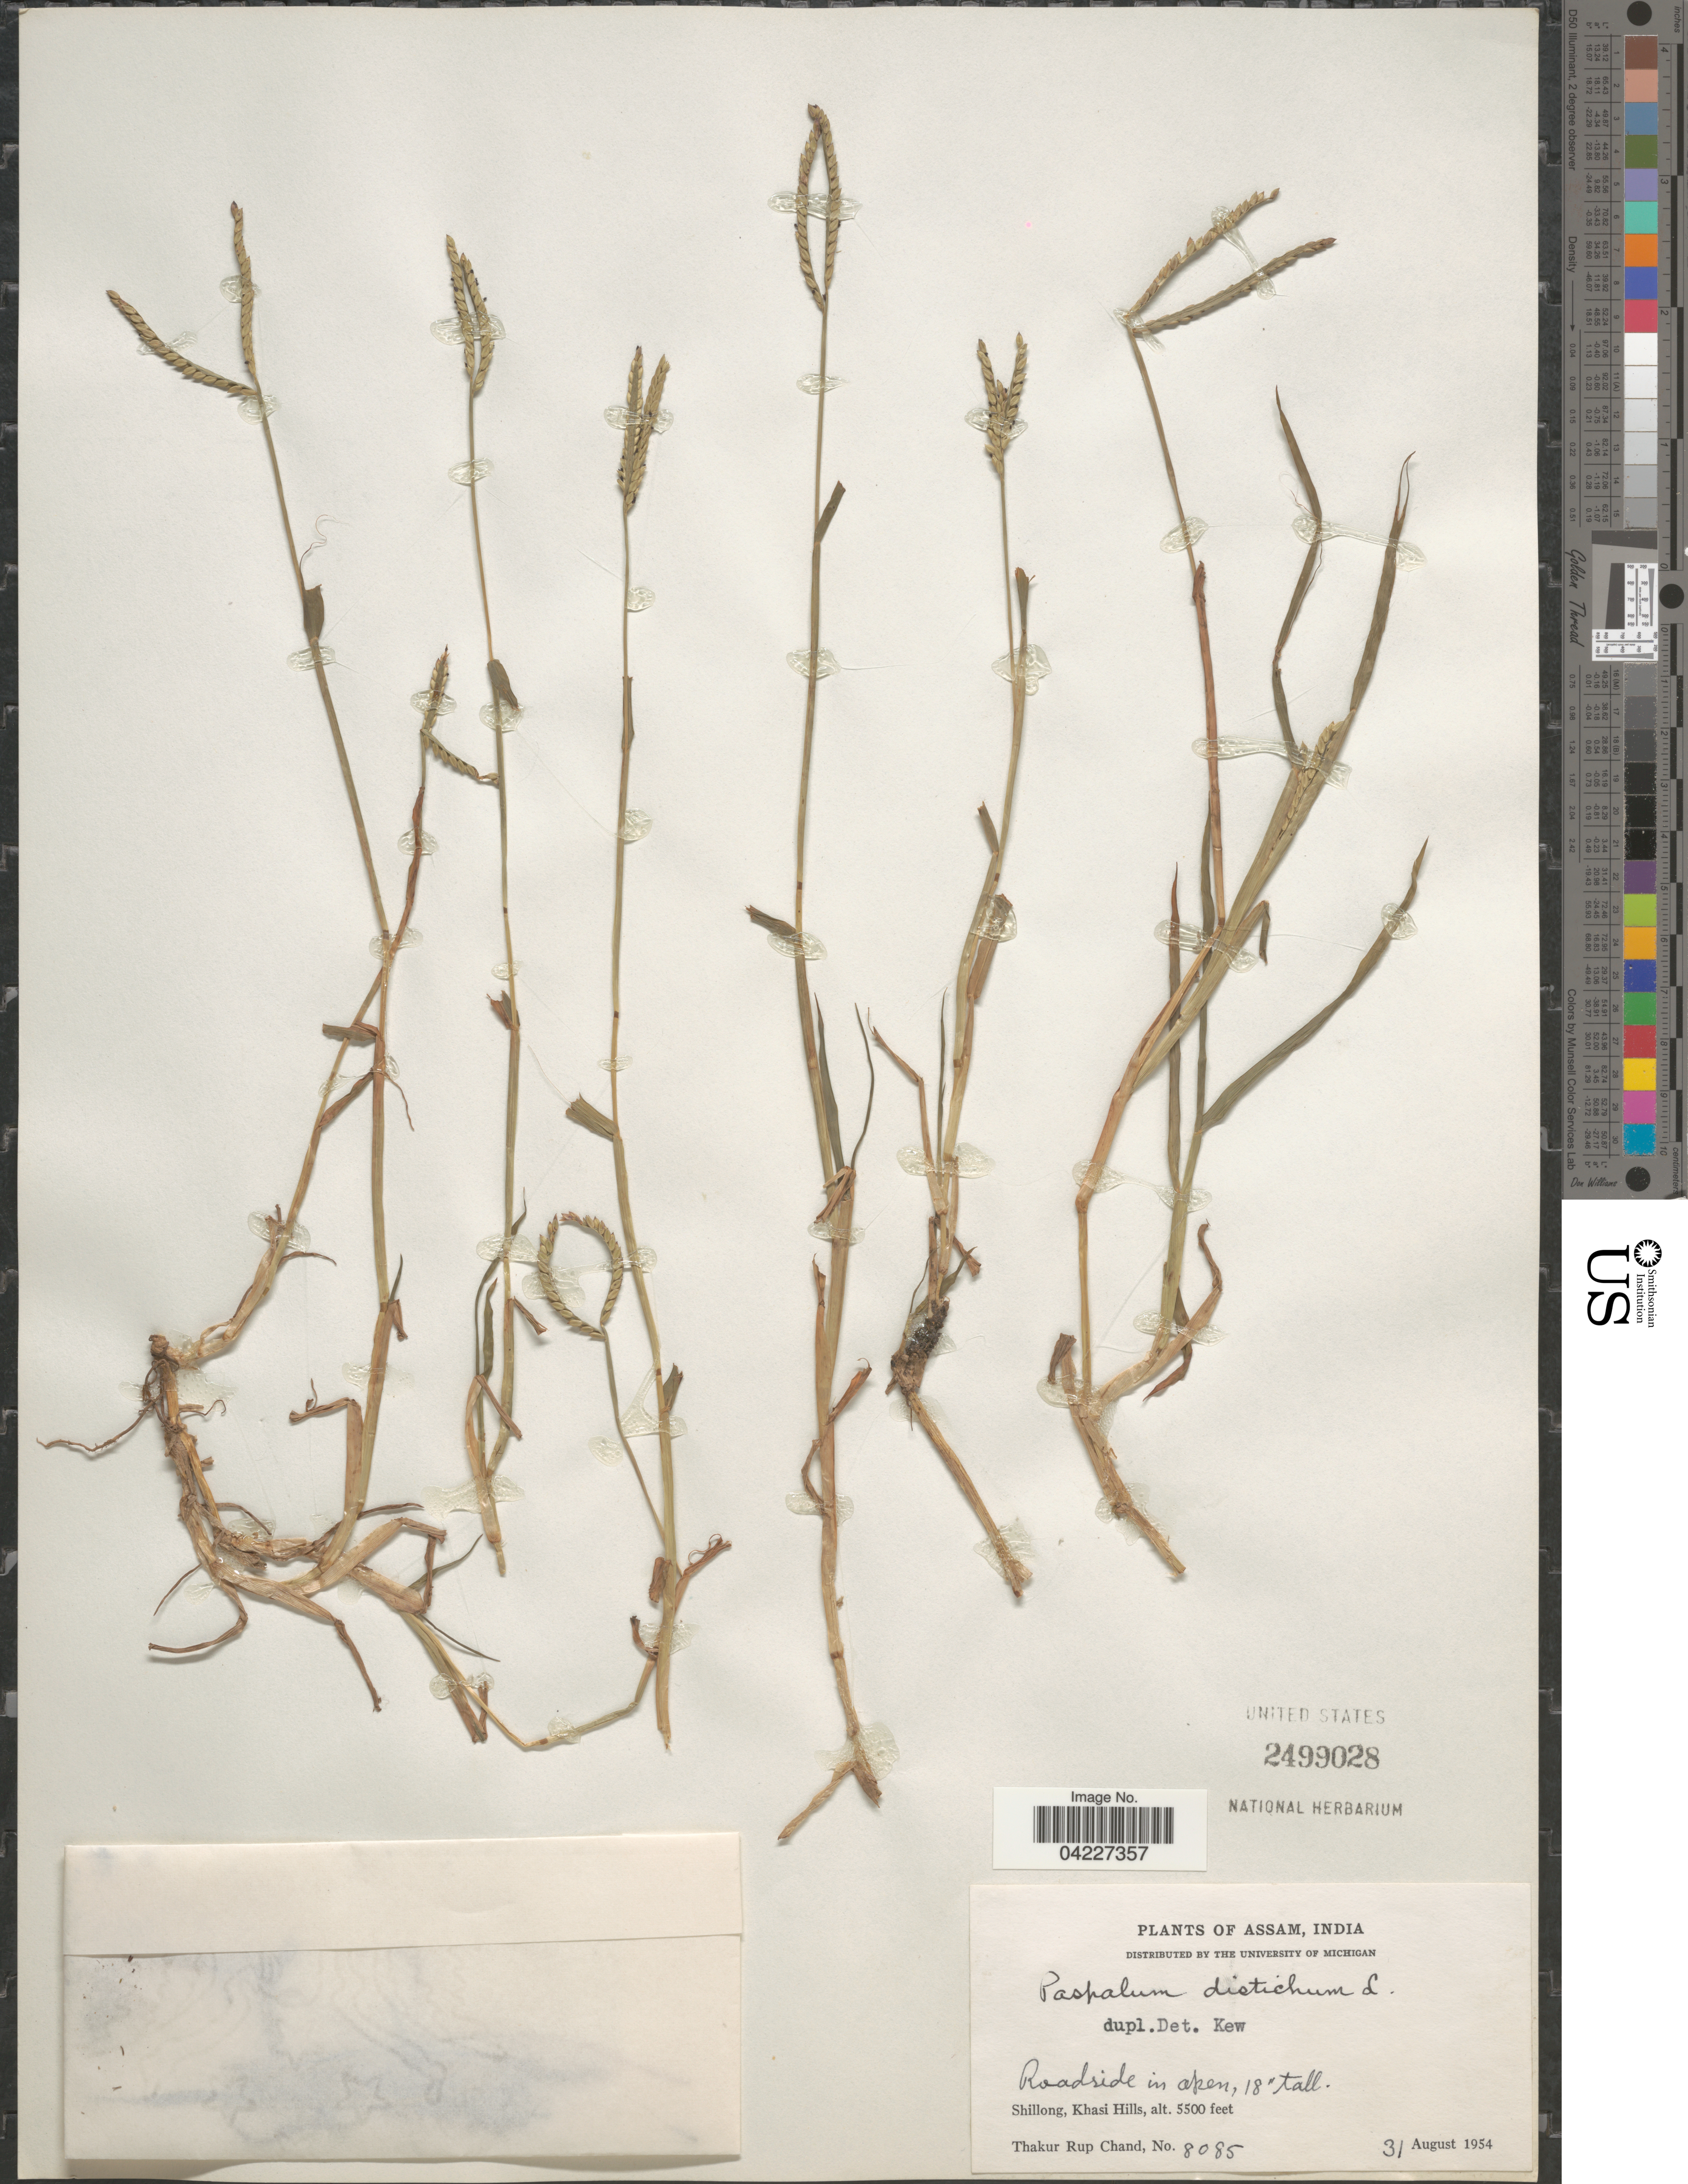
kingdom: Plantae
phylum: Tracheophyta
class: Liliopsida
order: Poales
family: Poaceae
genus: Paspalum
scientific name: Paspalum paspalodes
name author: (Michx.) Scribn.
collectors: T. R. Chand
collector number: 8085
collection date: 1954-08-31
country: India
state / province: Meghalaya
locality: Shillong, Khasi Hills.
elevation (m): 1676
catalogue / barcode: US 2499028